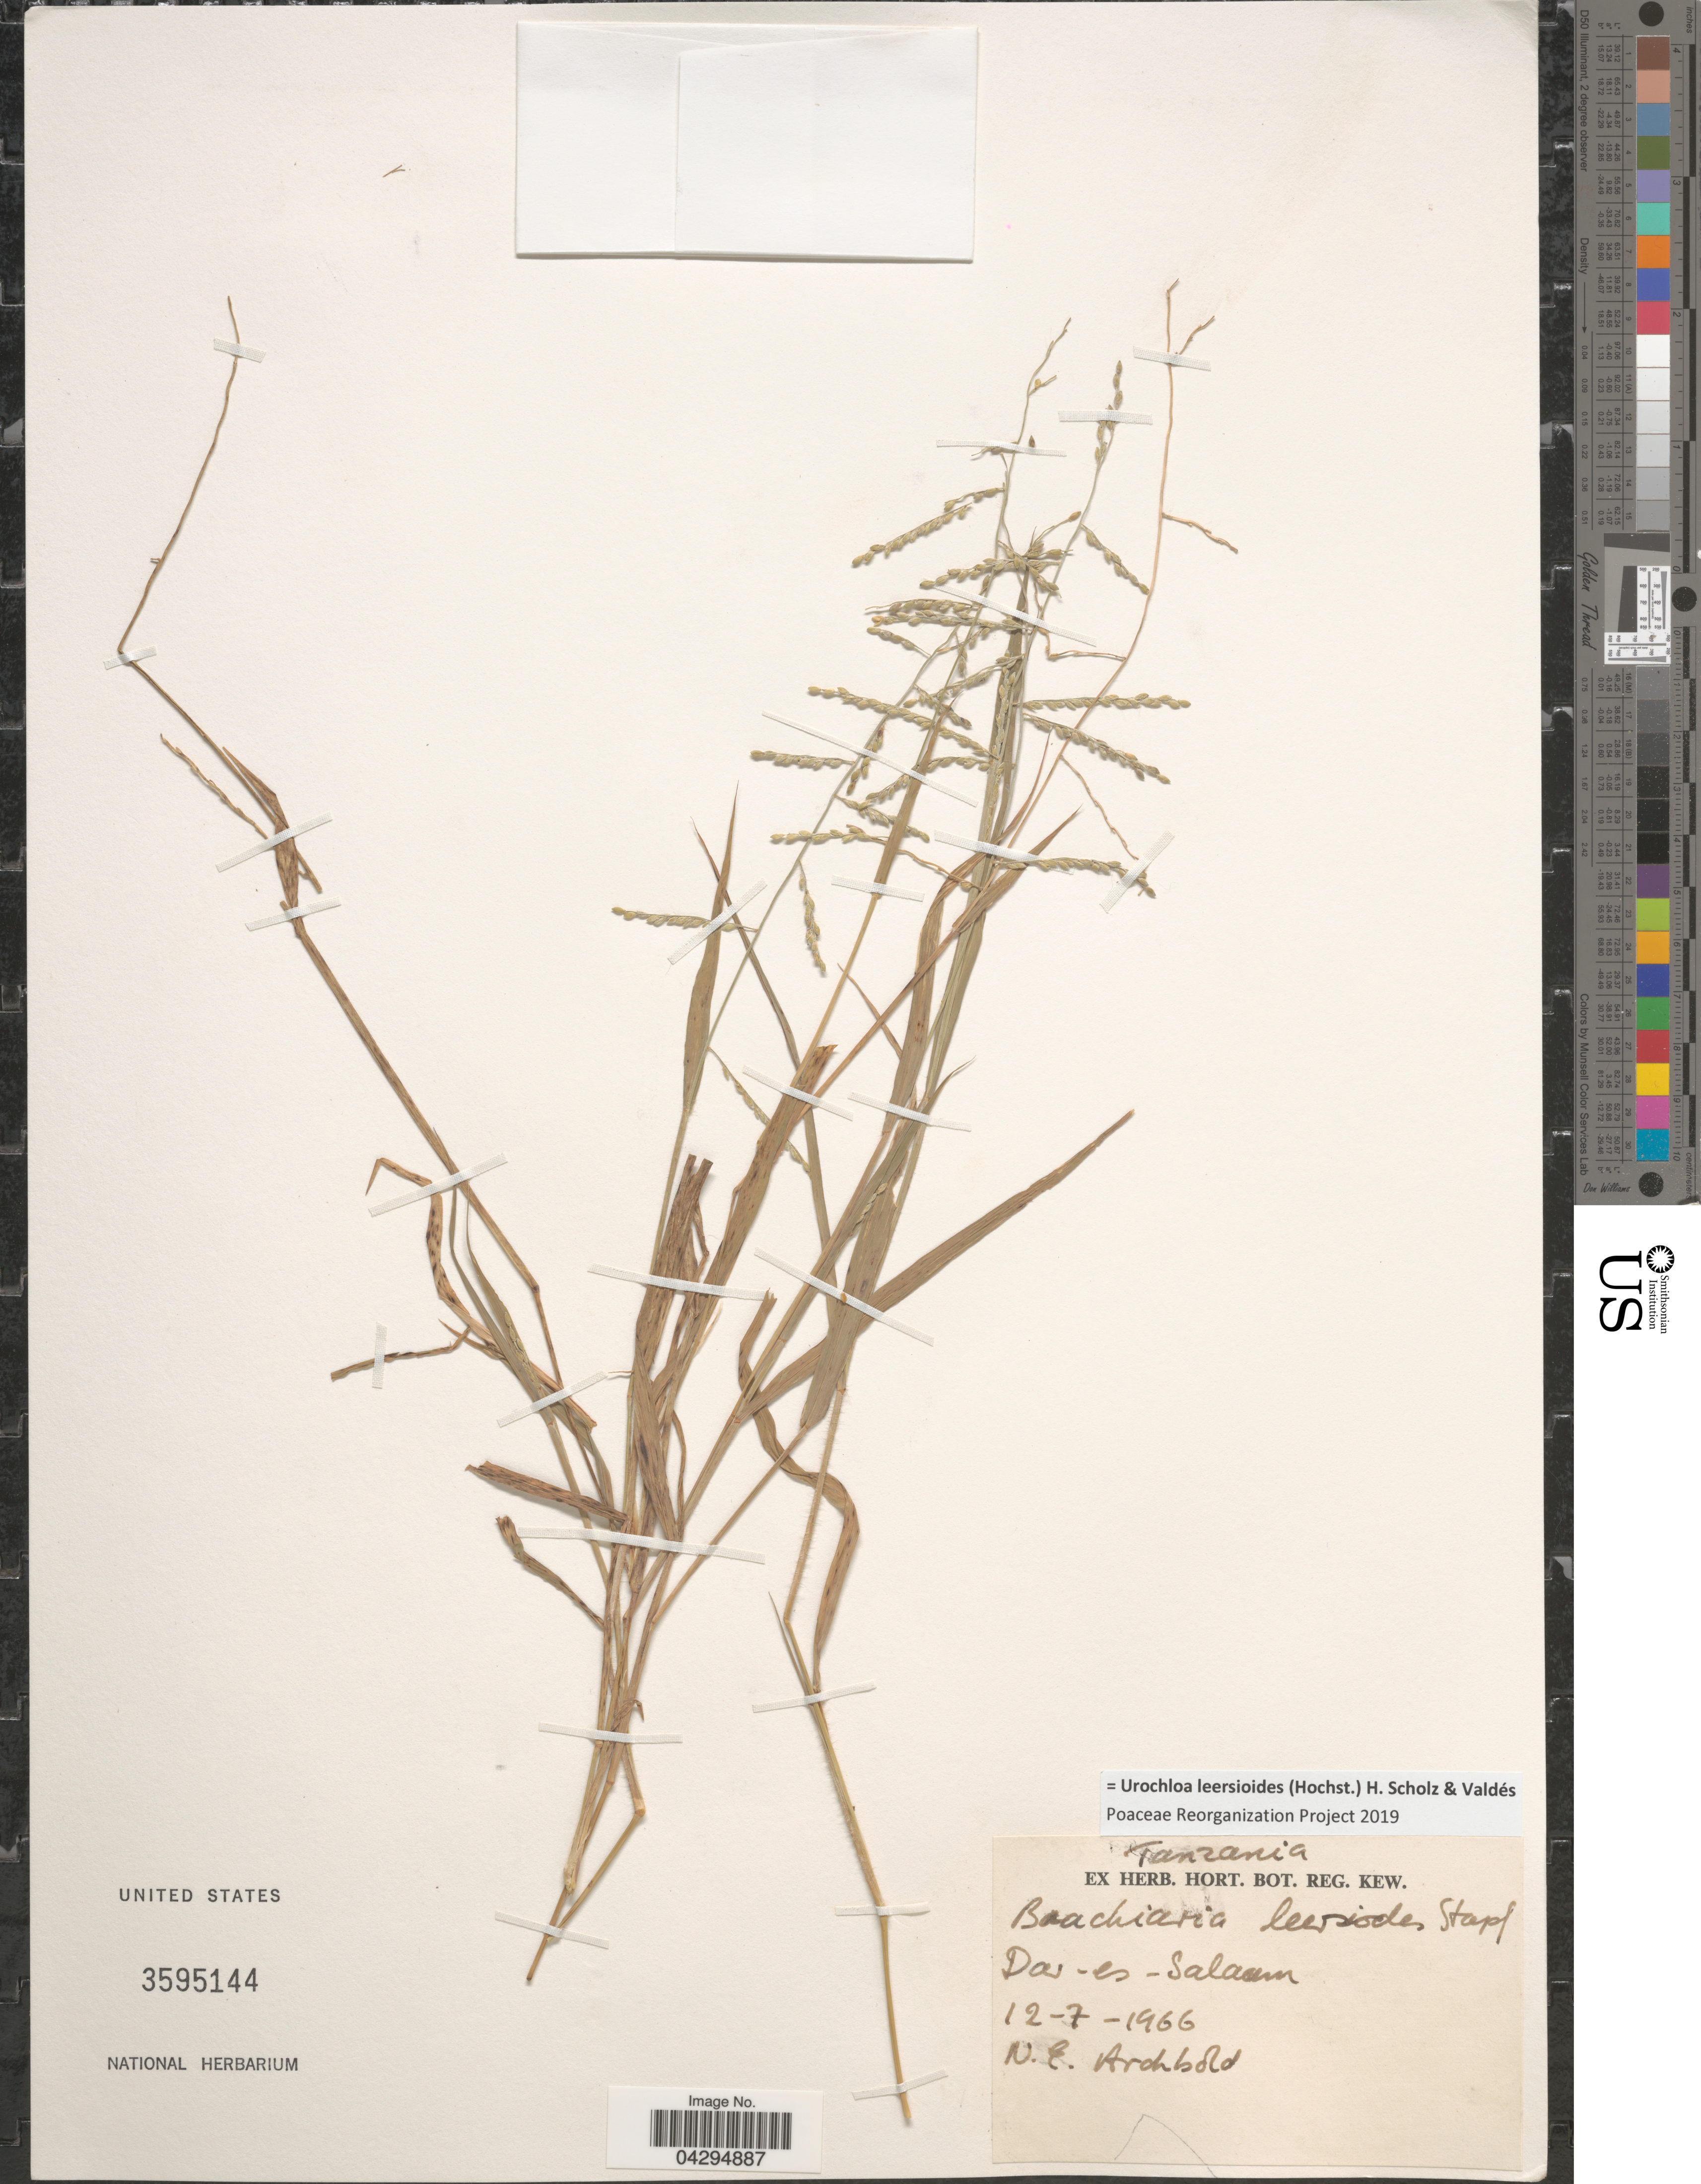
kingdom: Plantae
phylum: Tracheophyta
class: Liliopsida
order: Poales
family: Poaceae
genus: Urochloa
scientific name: Urochloa leersioides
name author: (Hochst.) H. Scholz & Valdés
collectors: -. Archbold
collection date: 1966-07-12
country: Tanzania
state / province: Dar es Salaam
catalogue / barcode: US 3595144